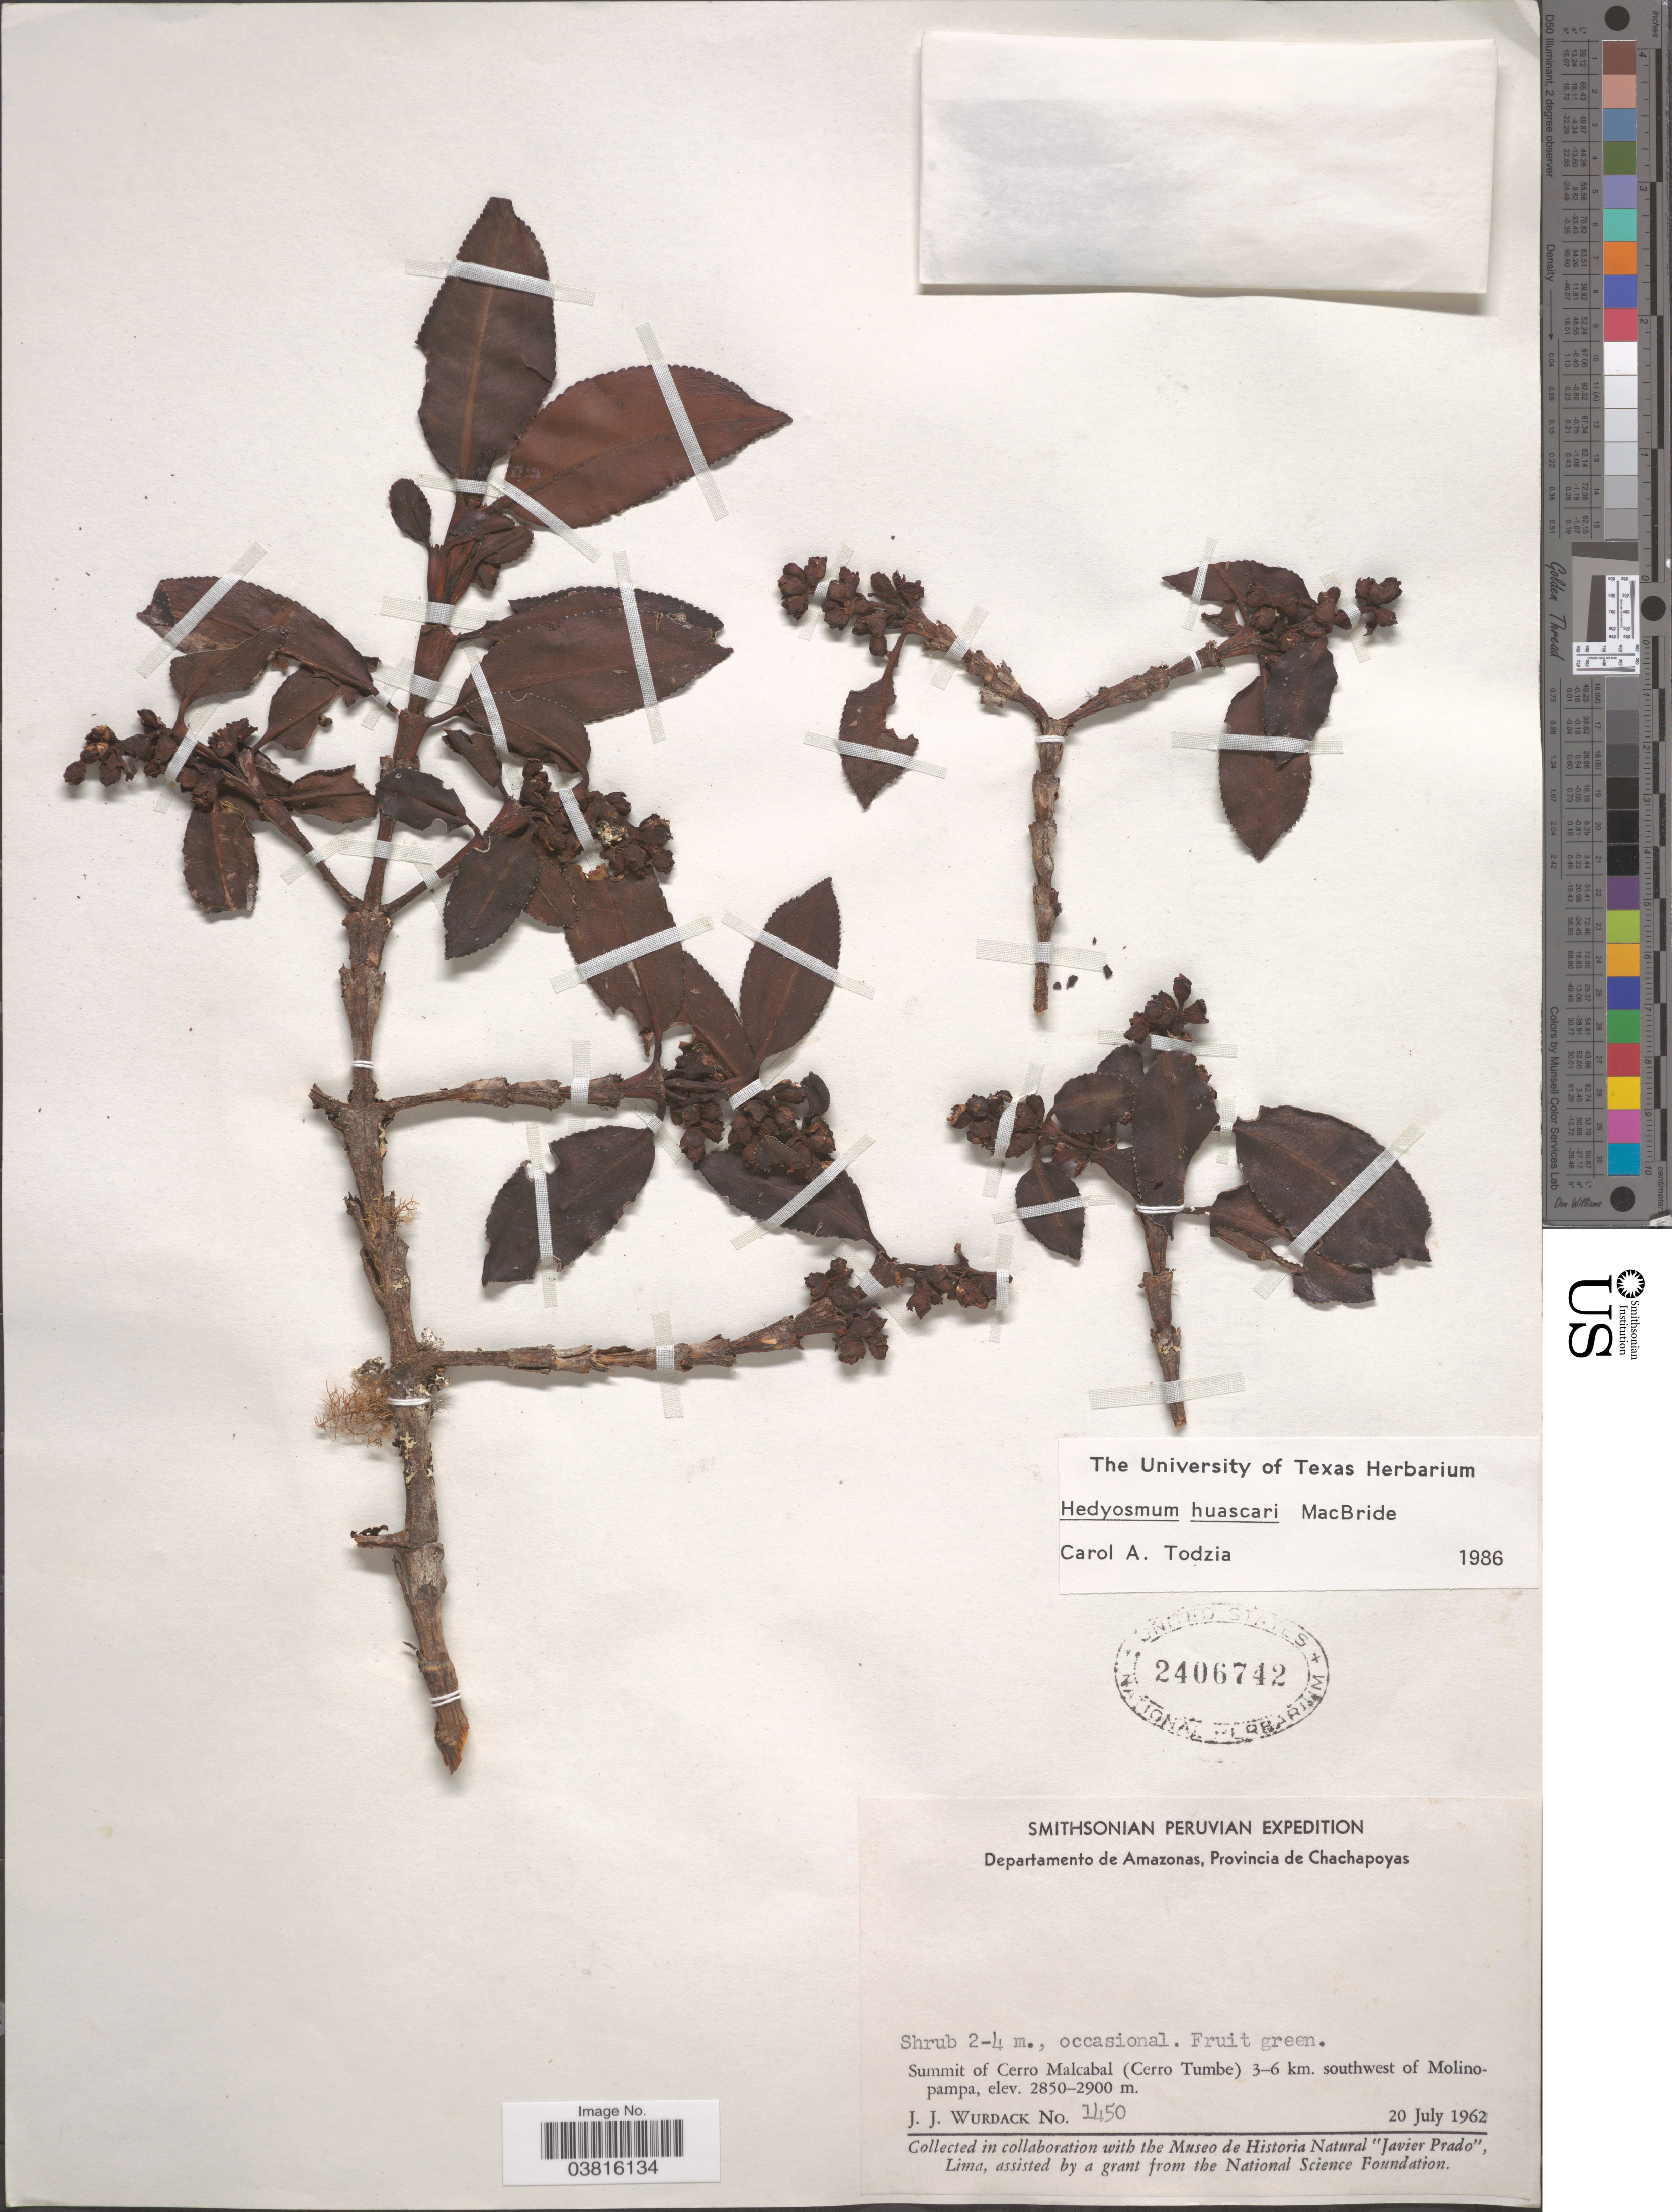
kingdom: Plantae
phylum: Tracheophyta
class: Magnoliopsida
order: Chloranthales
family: Chloranthaceae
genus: Hedyosmum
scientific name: Hedyosmum huascari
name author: J.F. Macbr.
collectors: J. J. Wurdack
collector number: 1450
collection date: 1962-07-20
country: Peru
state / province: Amazonas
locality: Departamento de Amazonas, Provincia de Chachapoyas. Summit of Cerro Malcabal (Cerro Tumbe) 3-6 km. southwest of Molinopampa.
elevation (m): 2850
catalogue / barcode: US 2406742